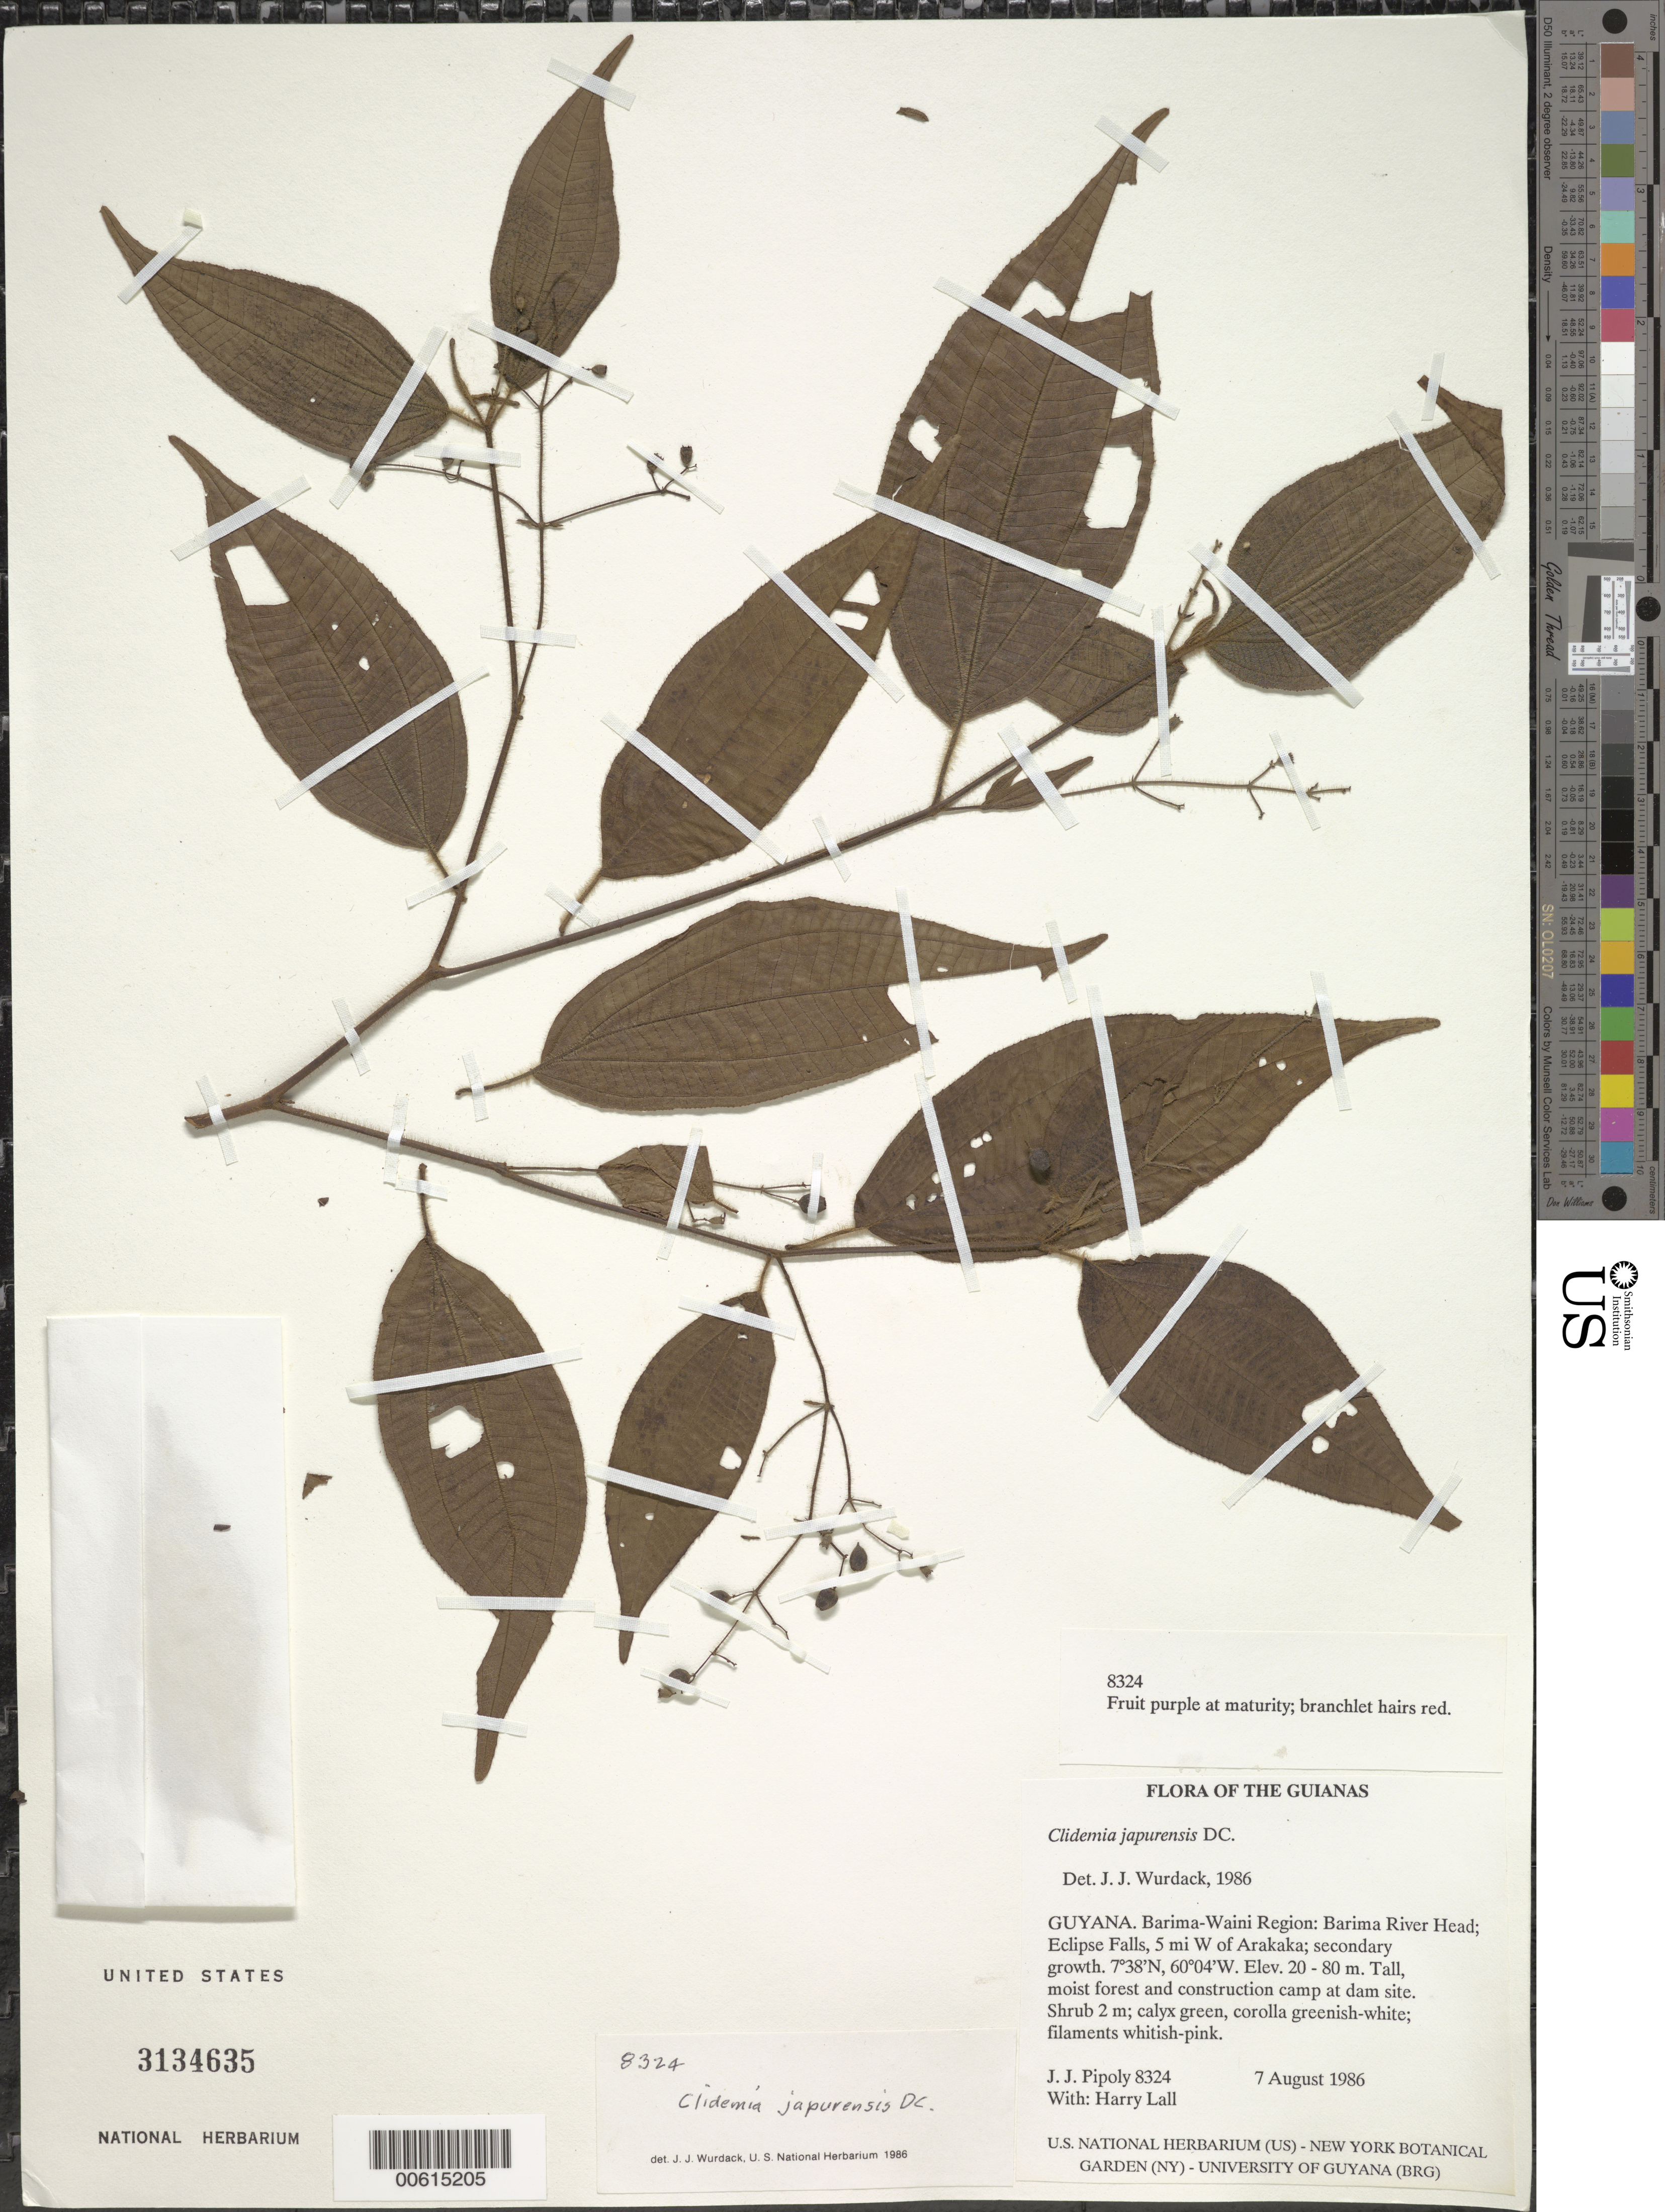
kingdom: Plantae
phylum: Tracheophyta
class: Magnoliopsida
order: Myrtales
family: Melastomataceae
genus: Clidemia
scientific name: Clidemia japurensis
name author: DC.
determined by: Wurdack, John J., (US), US (UNITED STATES)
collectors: J. J. Pipoly & H. Lall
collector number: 8324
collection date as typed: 7 August 1986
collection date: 1986-08-07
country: Guyana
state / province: Barima-Waini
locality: Barima River head; Eclipse Falls, 5 mi W of Arakaka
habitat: Secondary growth, tall moist forest and construction camp at dam site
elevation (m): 20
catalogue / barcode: US 3134635